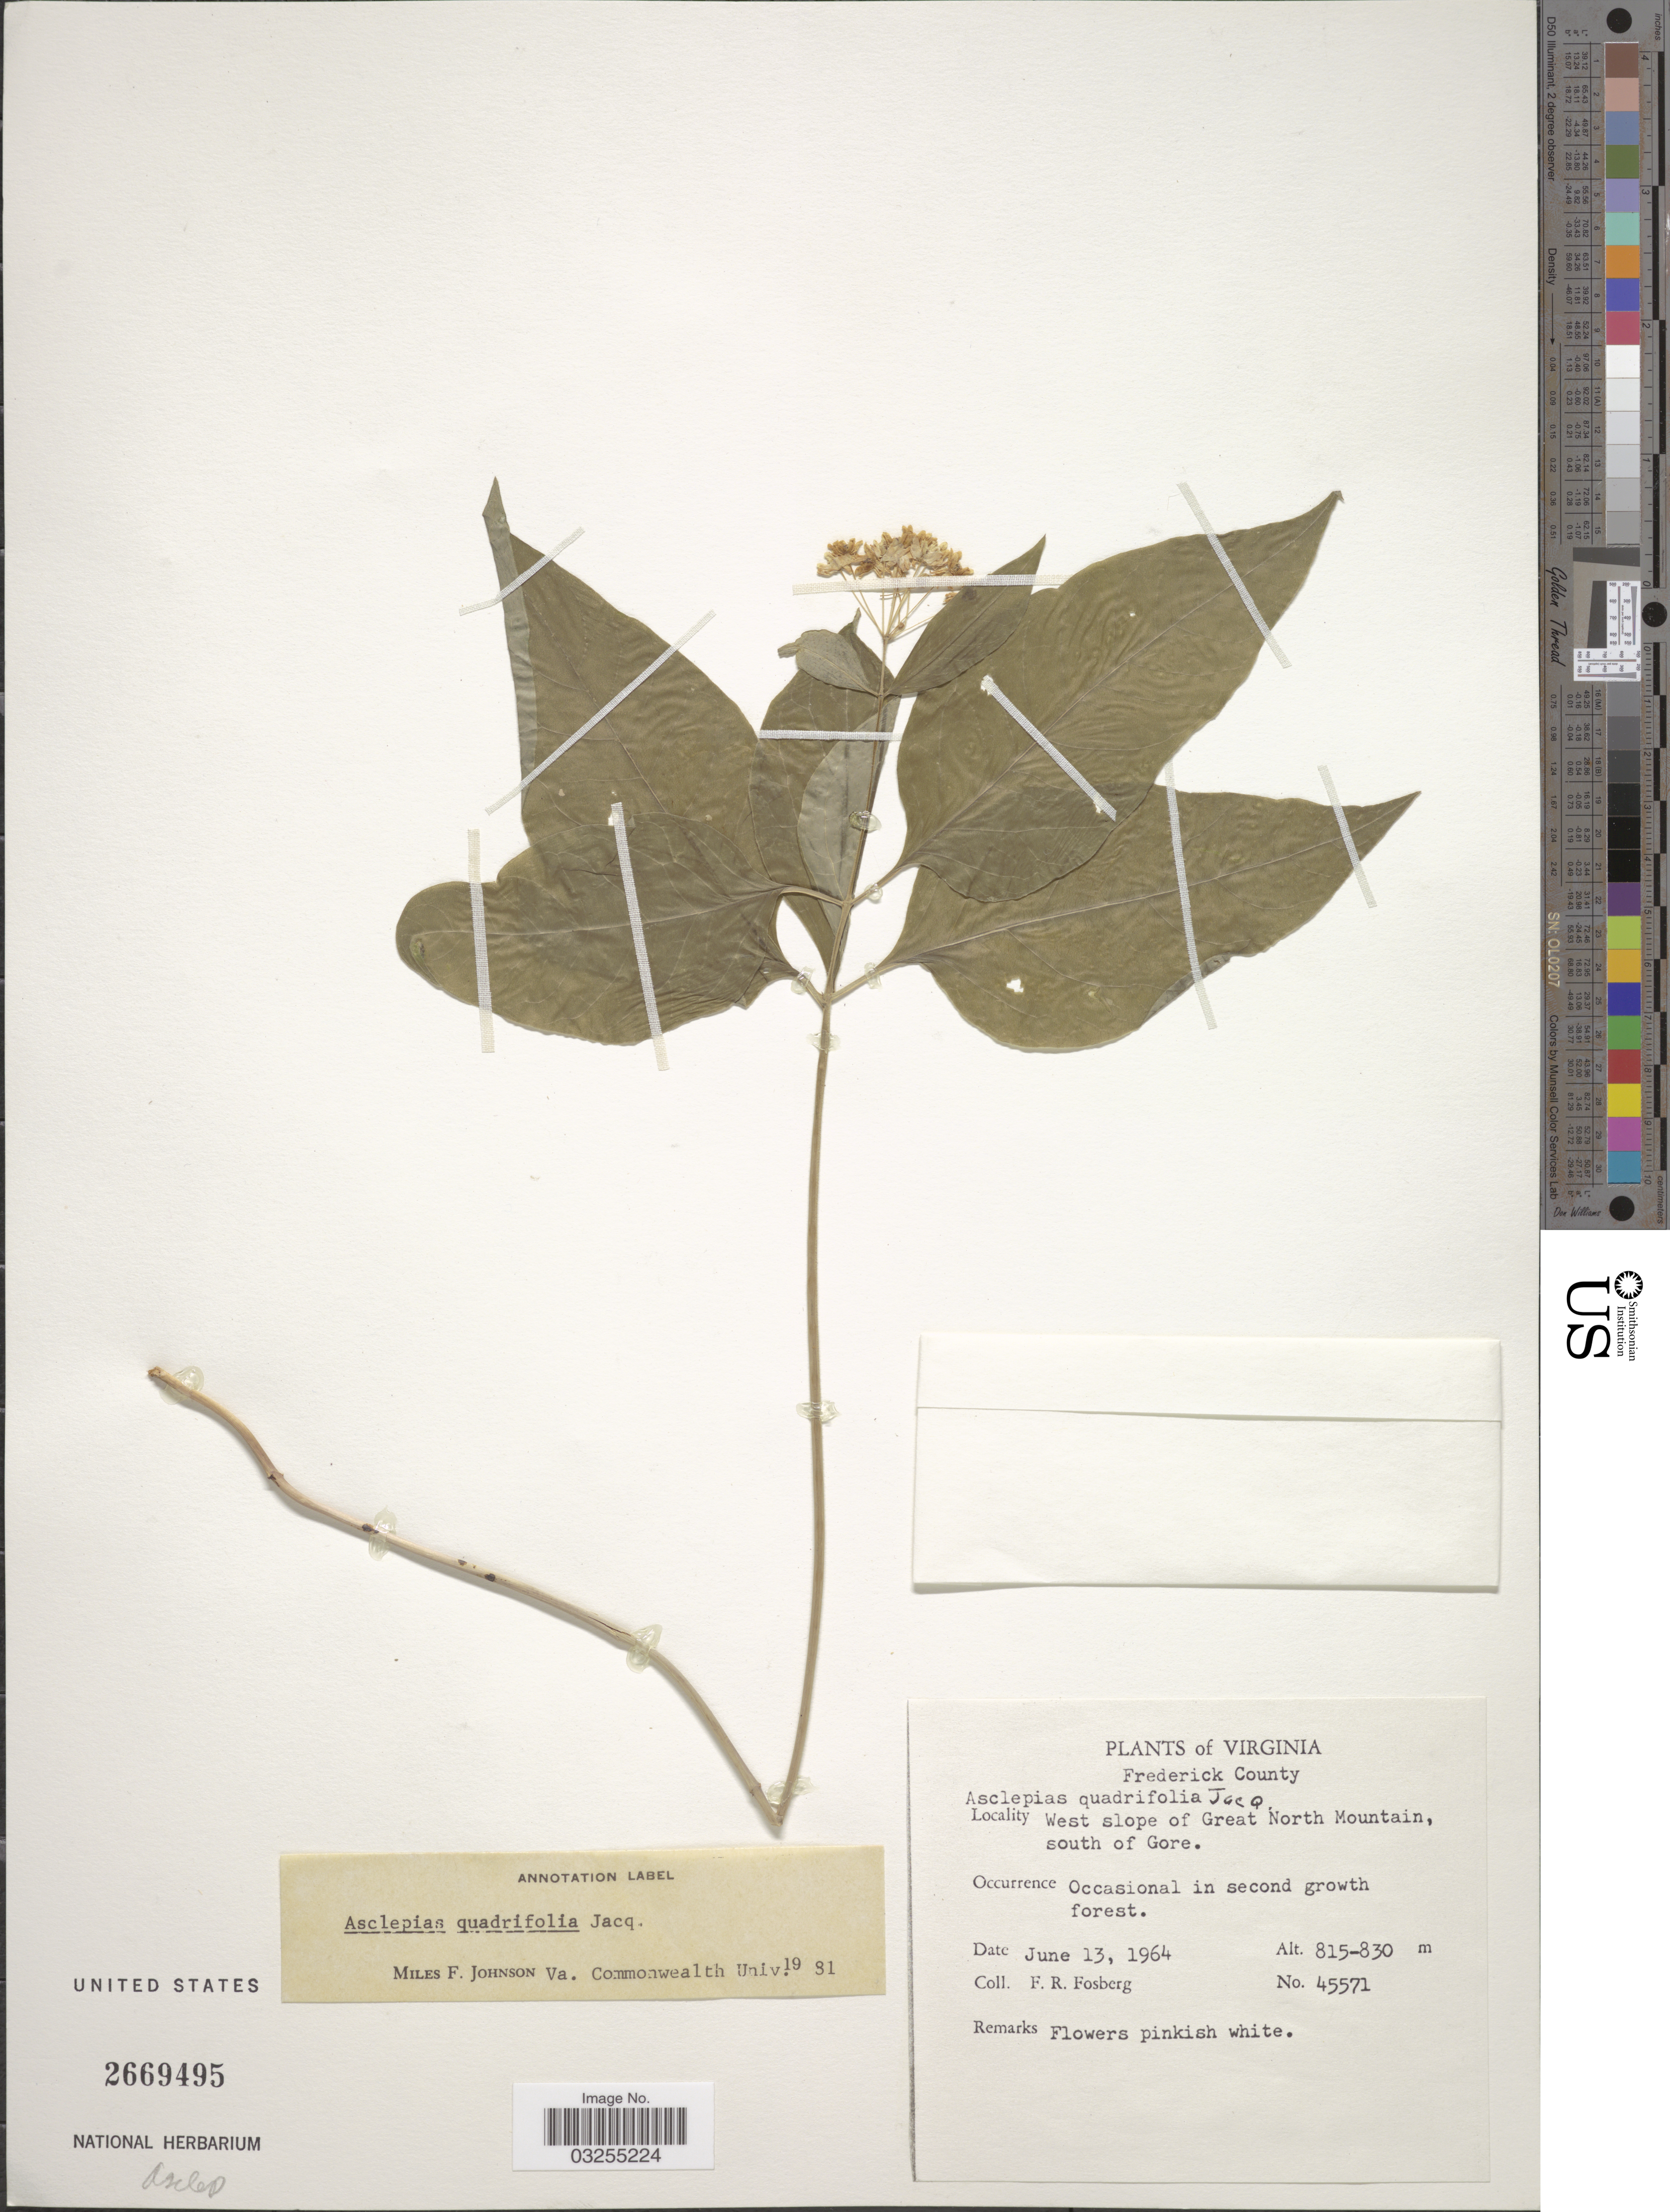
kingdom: Plantae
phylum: Tracheophyta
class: Magnoliopsida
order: Gentianales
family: Apocynaceae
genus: Asclepias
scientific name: Asclepias quadrifolia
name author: Jacq.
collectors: F. R. Fosberg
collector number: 45571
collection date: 1964-06-13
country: United States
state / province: Virginia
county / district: Frederick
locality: Frederick County. West slope of Great North Mountain, south of Gore.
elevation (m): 815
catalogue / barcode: US 2669495